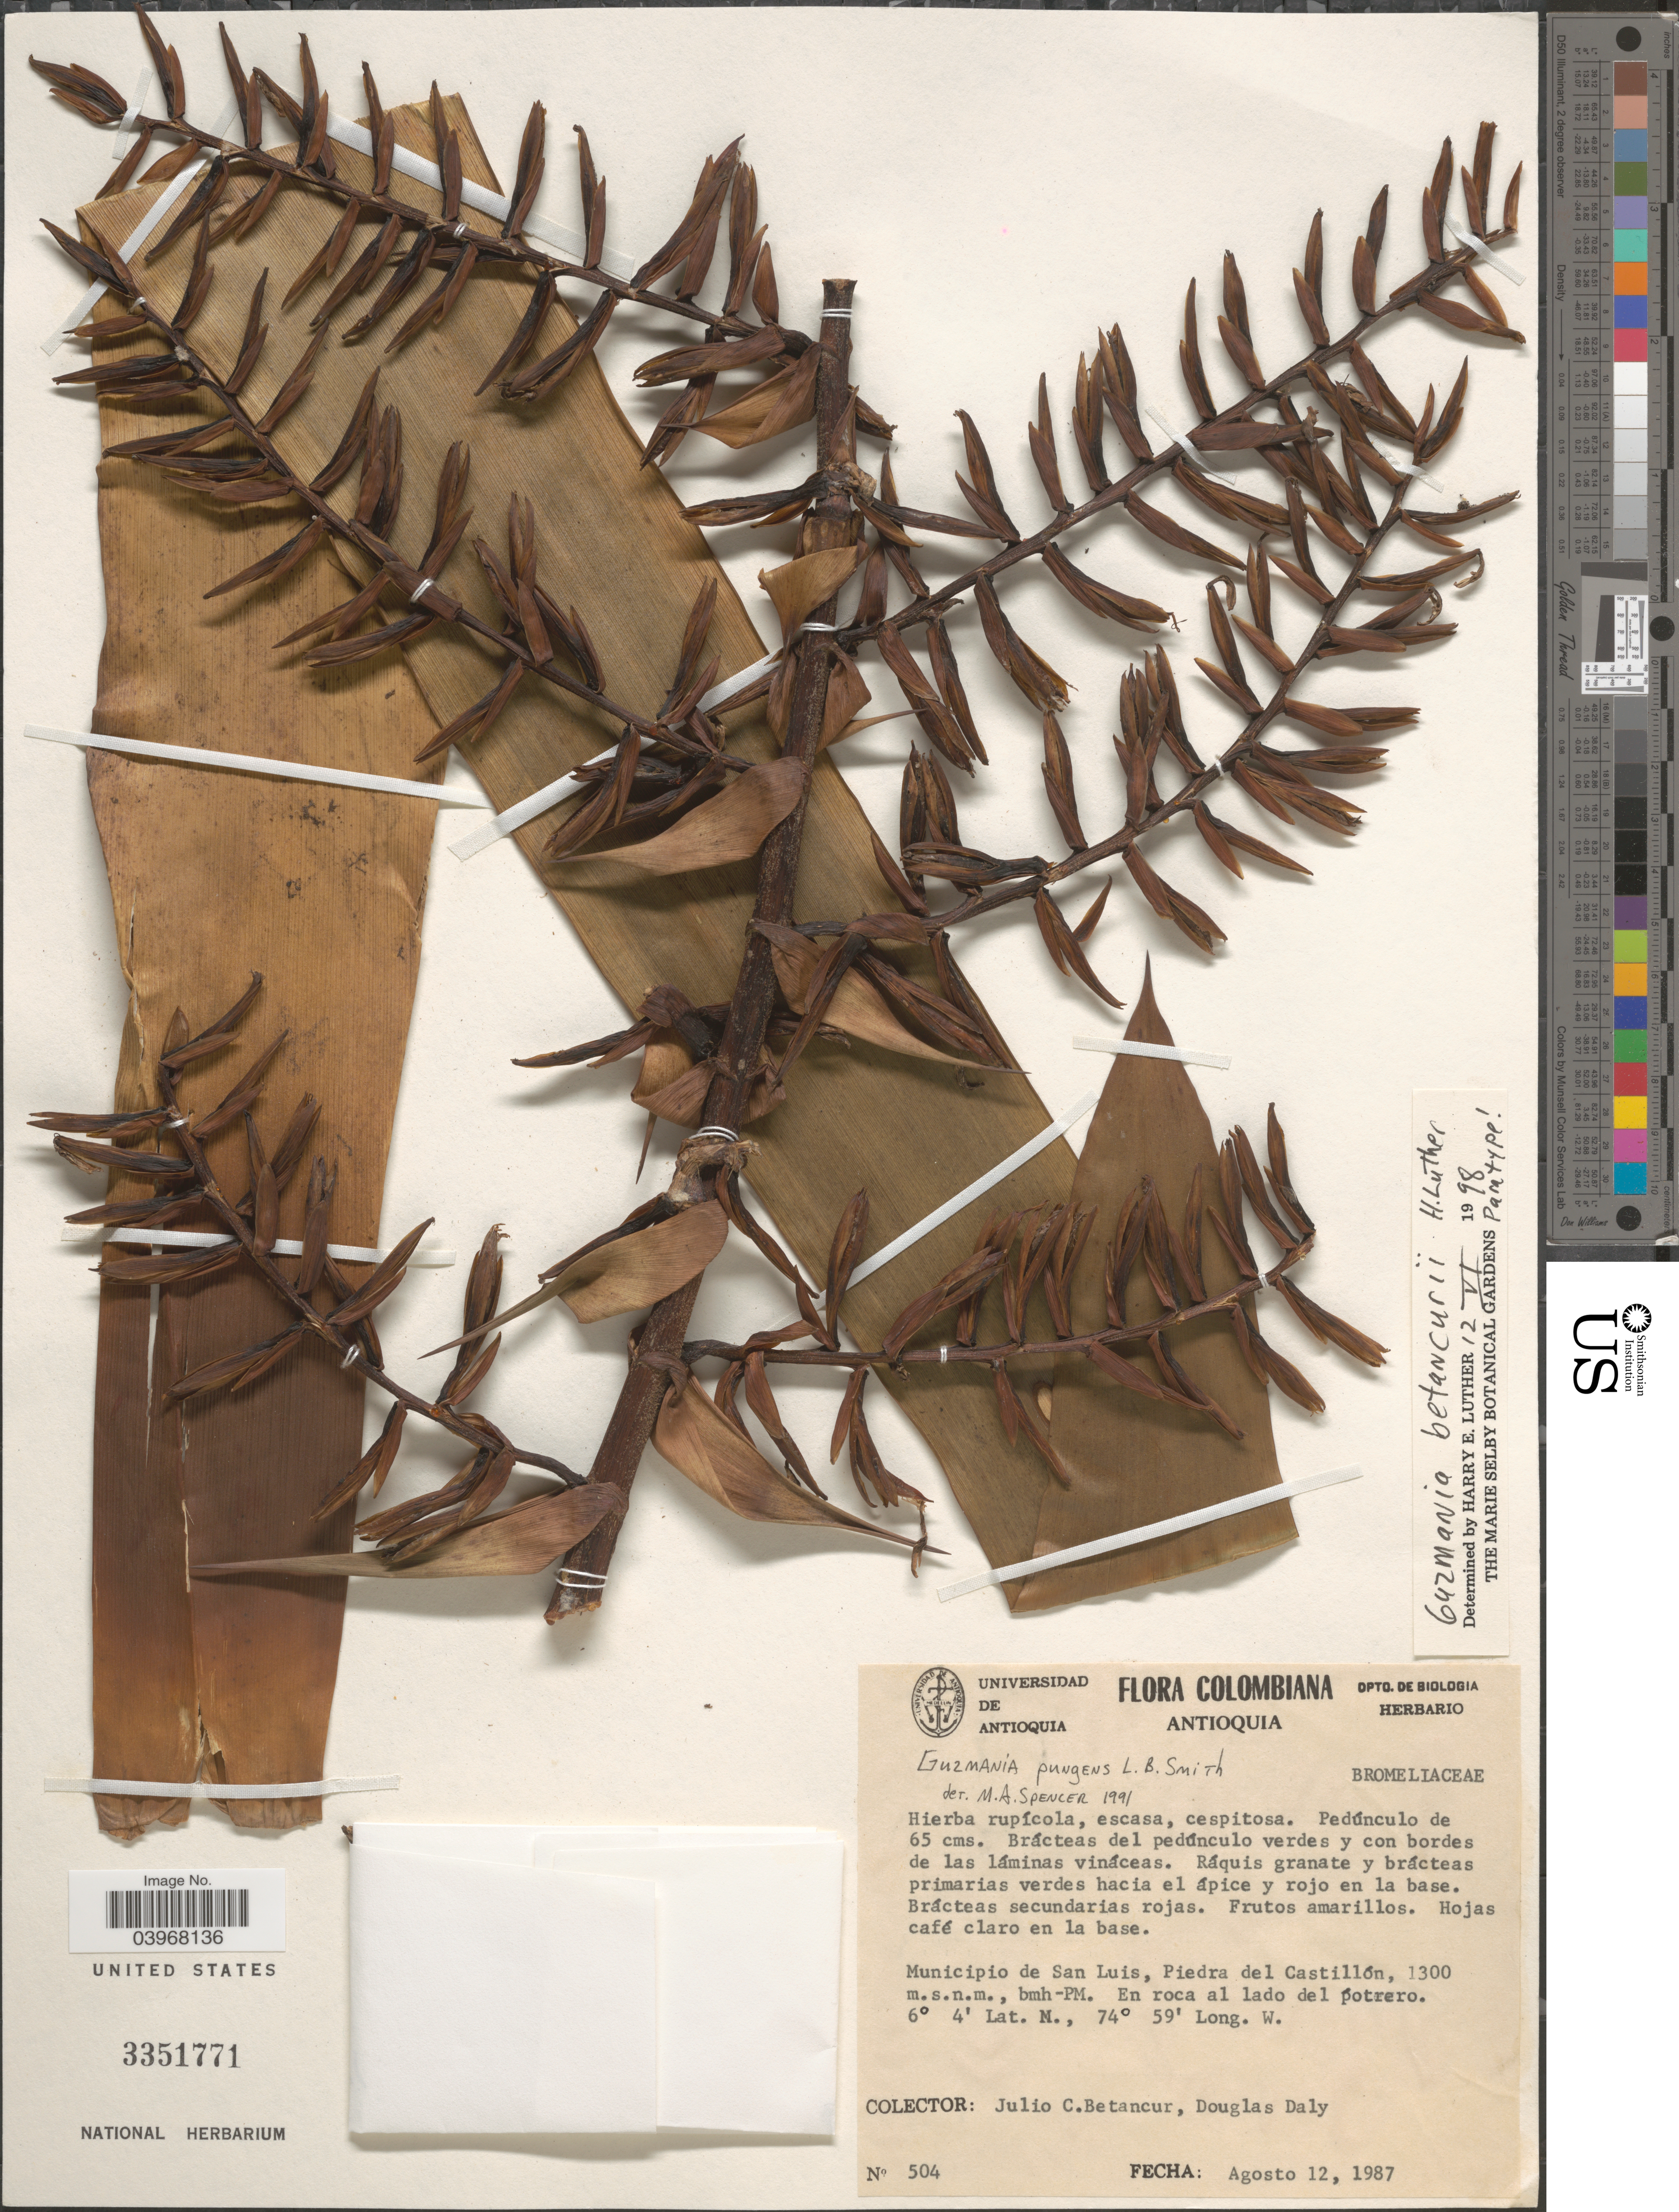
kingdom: Plantae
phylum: Tracheophyta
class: Liliopsida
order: Poales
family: Bromeliaceae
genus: Guzmania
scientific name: Guzmania betancurii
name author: H. Luther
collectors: J. C. Betancur & D. C. Daly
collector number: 504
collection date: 1987-08-12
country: Colombia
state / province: Antioquia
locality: Municipio de San Luis, Piedra del Castillón. En roca al lado del potrero.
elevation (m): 1300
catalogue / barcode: US 3351771